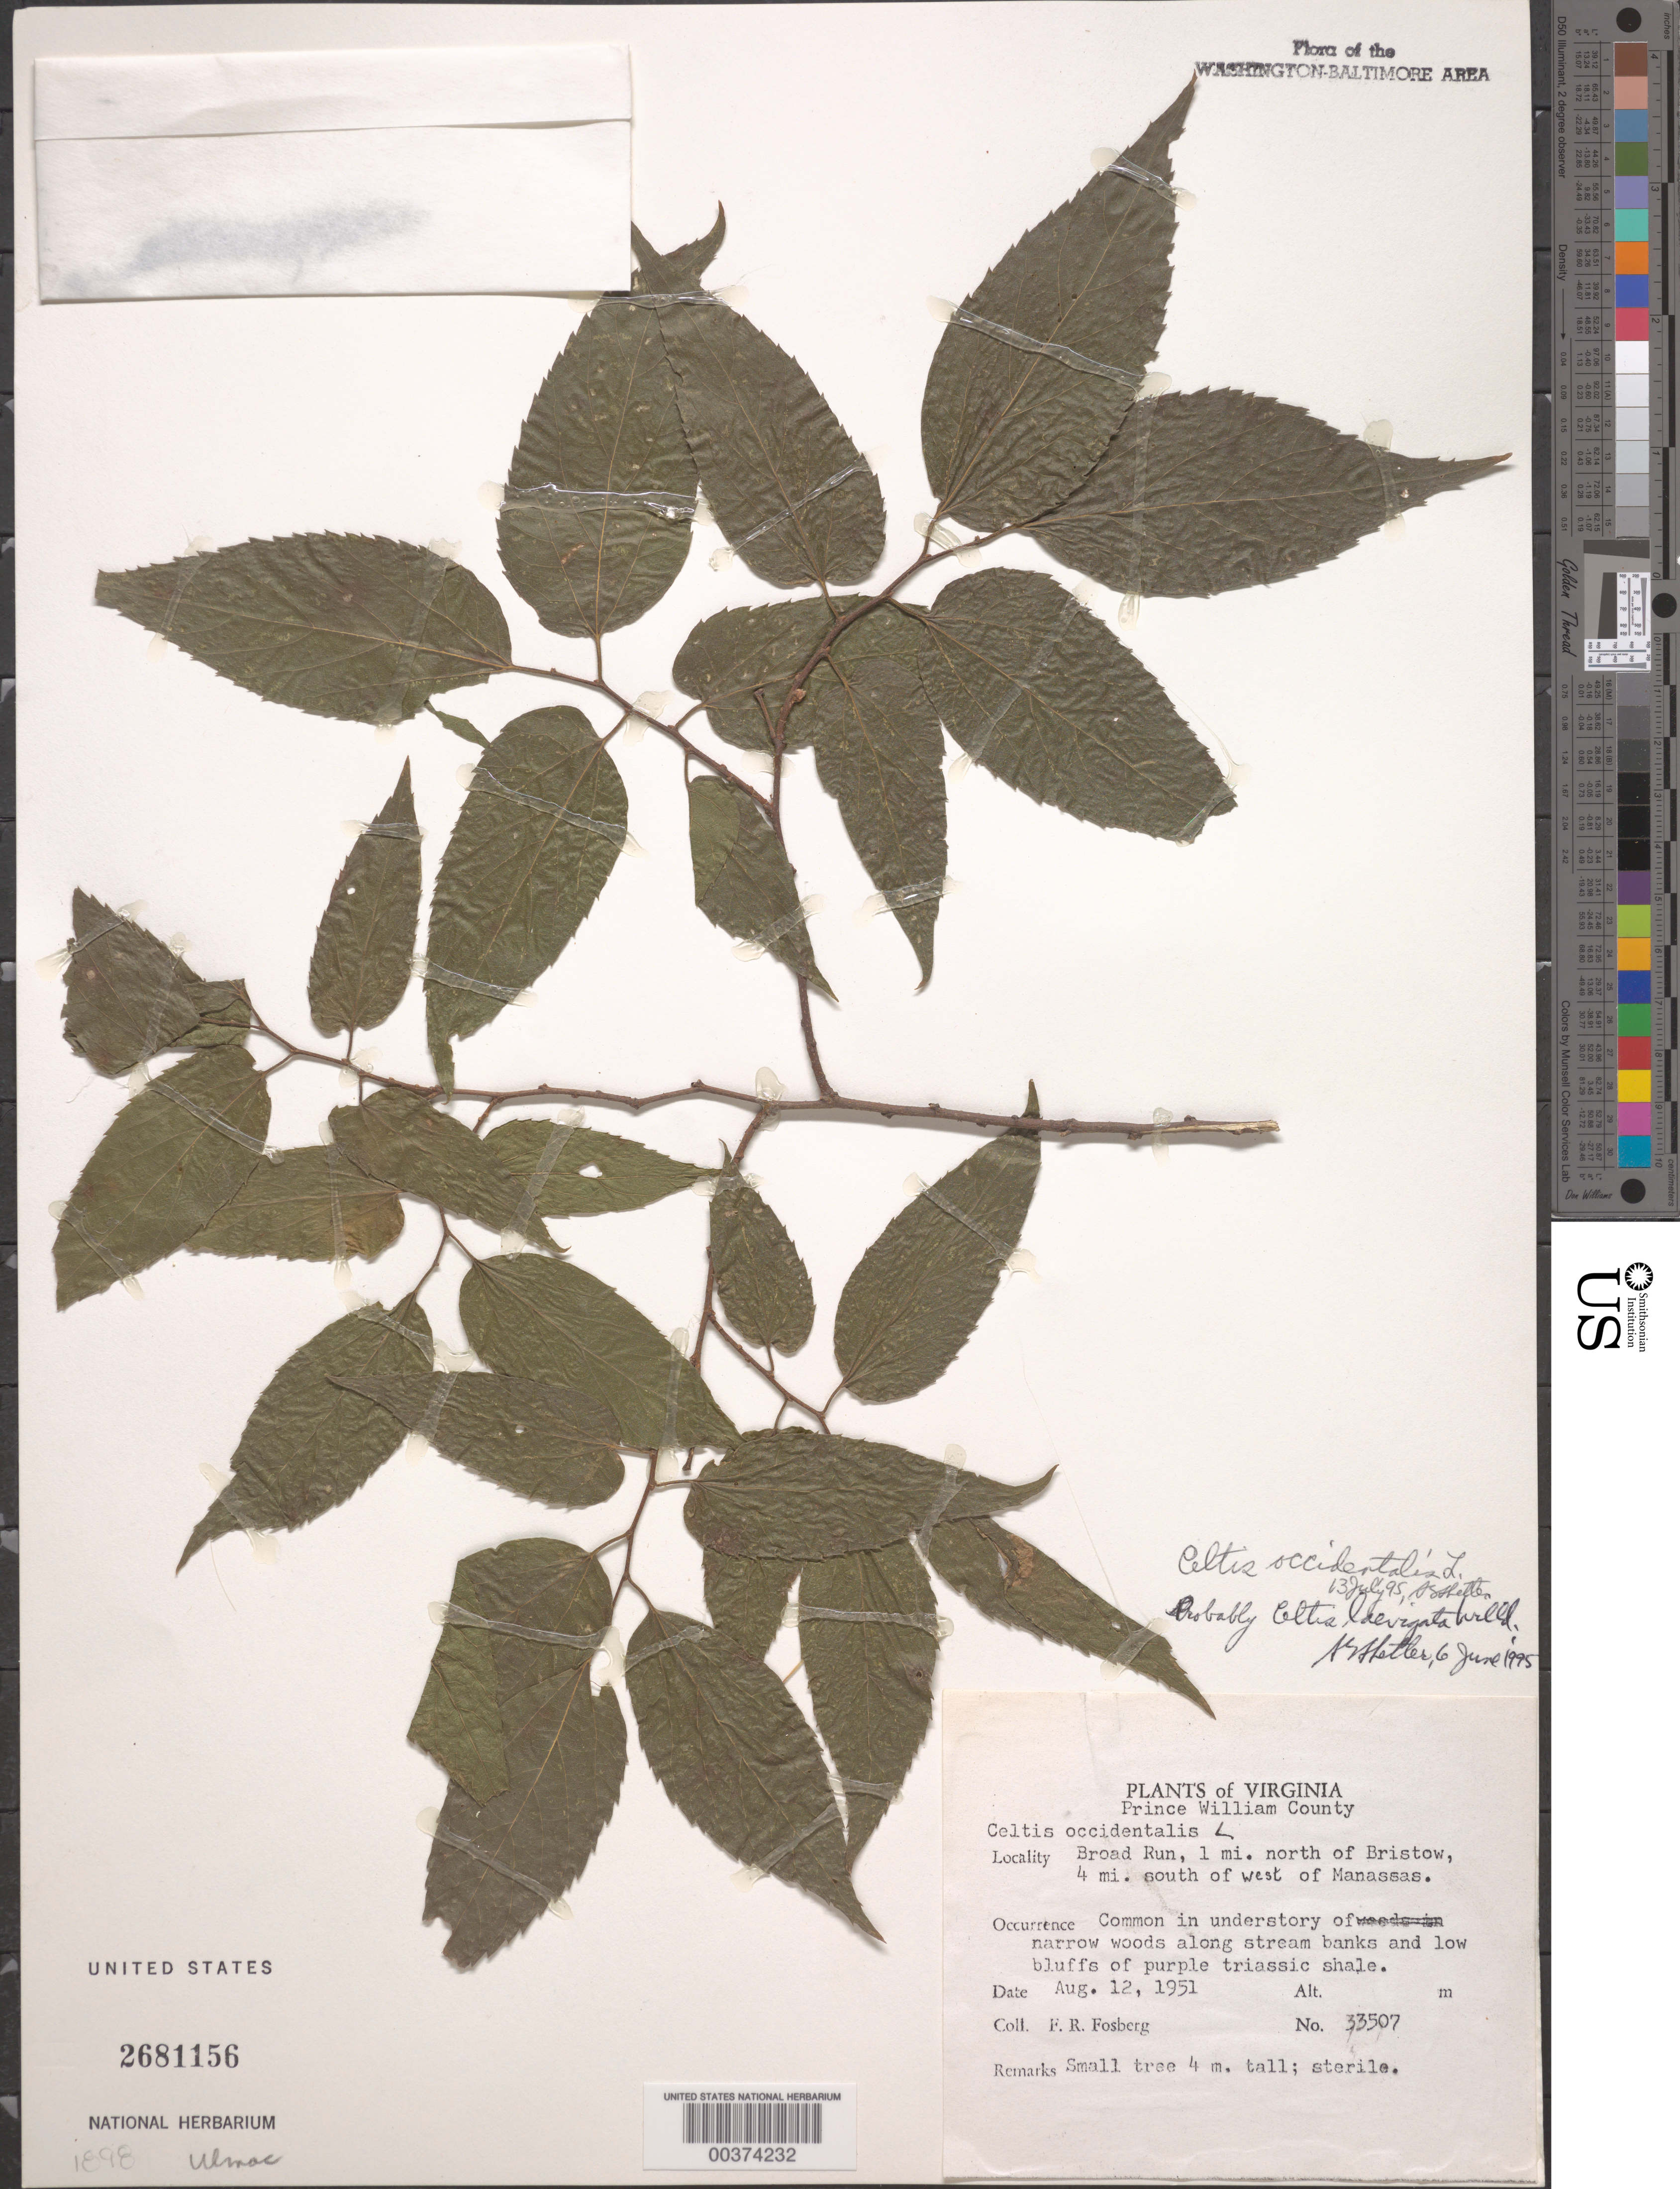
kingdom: Plantae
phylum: Tracheophyta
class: Magnoliopsida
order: Rosales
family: Cannabaceae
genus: Celtis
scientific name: Celtis occidentalis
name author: L.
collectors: F. R. Fosberg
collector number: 33507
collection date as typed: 12 Aug 1951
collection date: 1951-08-12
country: United States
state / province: Virginia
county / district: Prince William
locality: Broad Run, north of Bristow, southwest of Manassas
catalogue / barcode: US 2681156